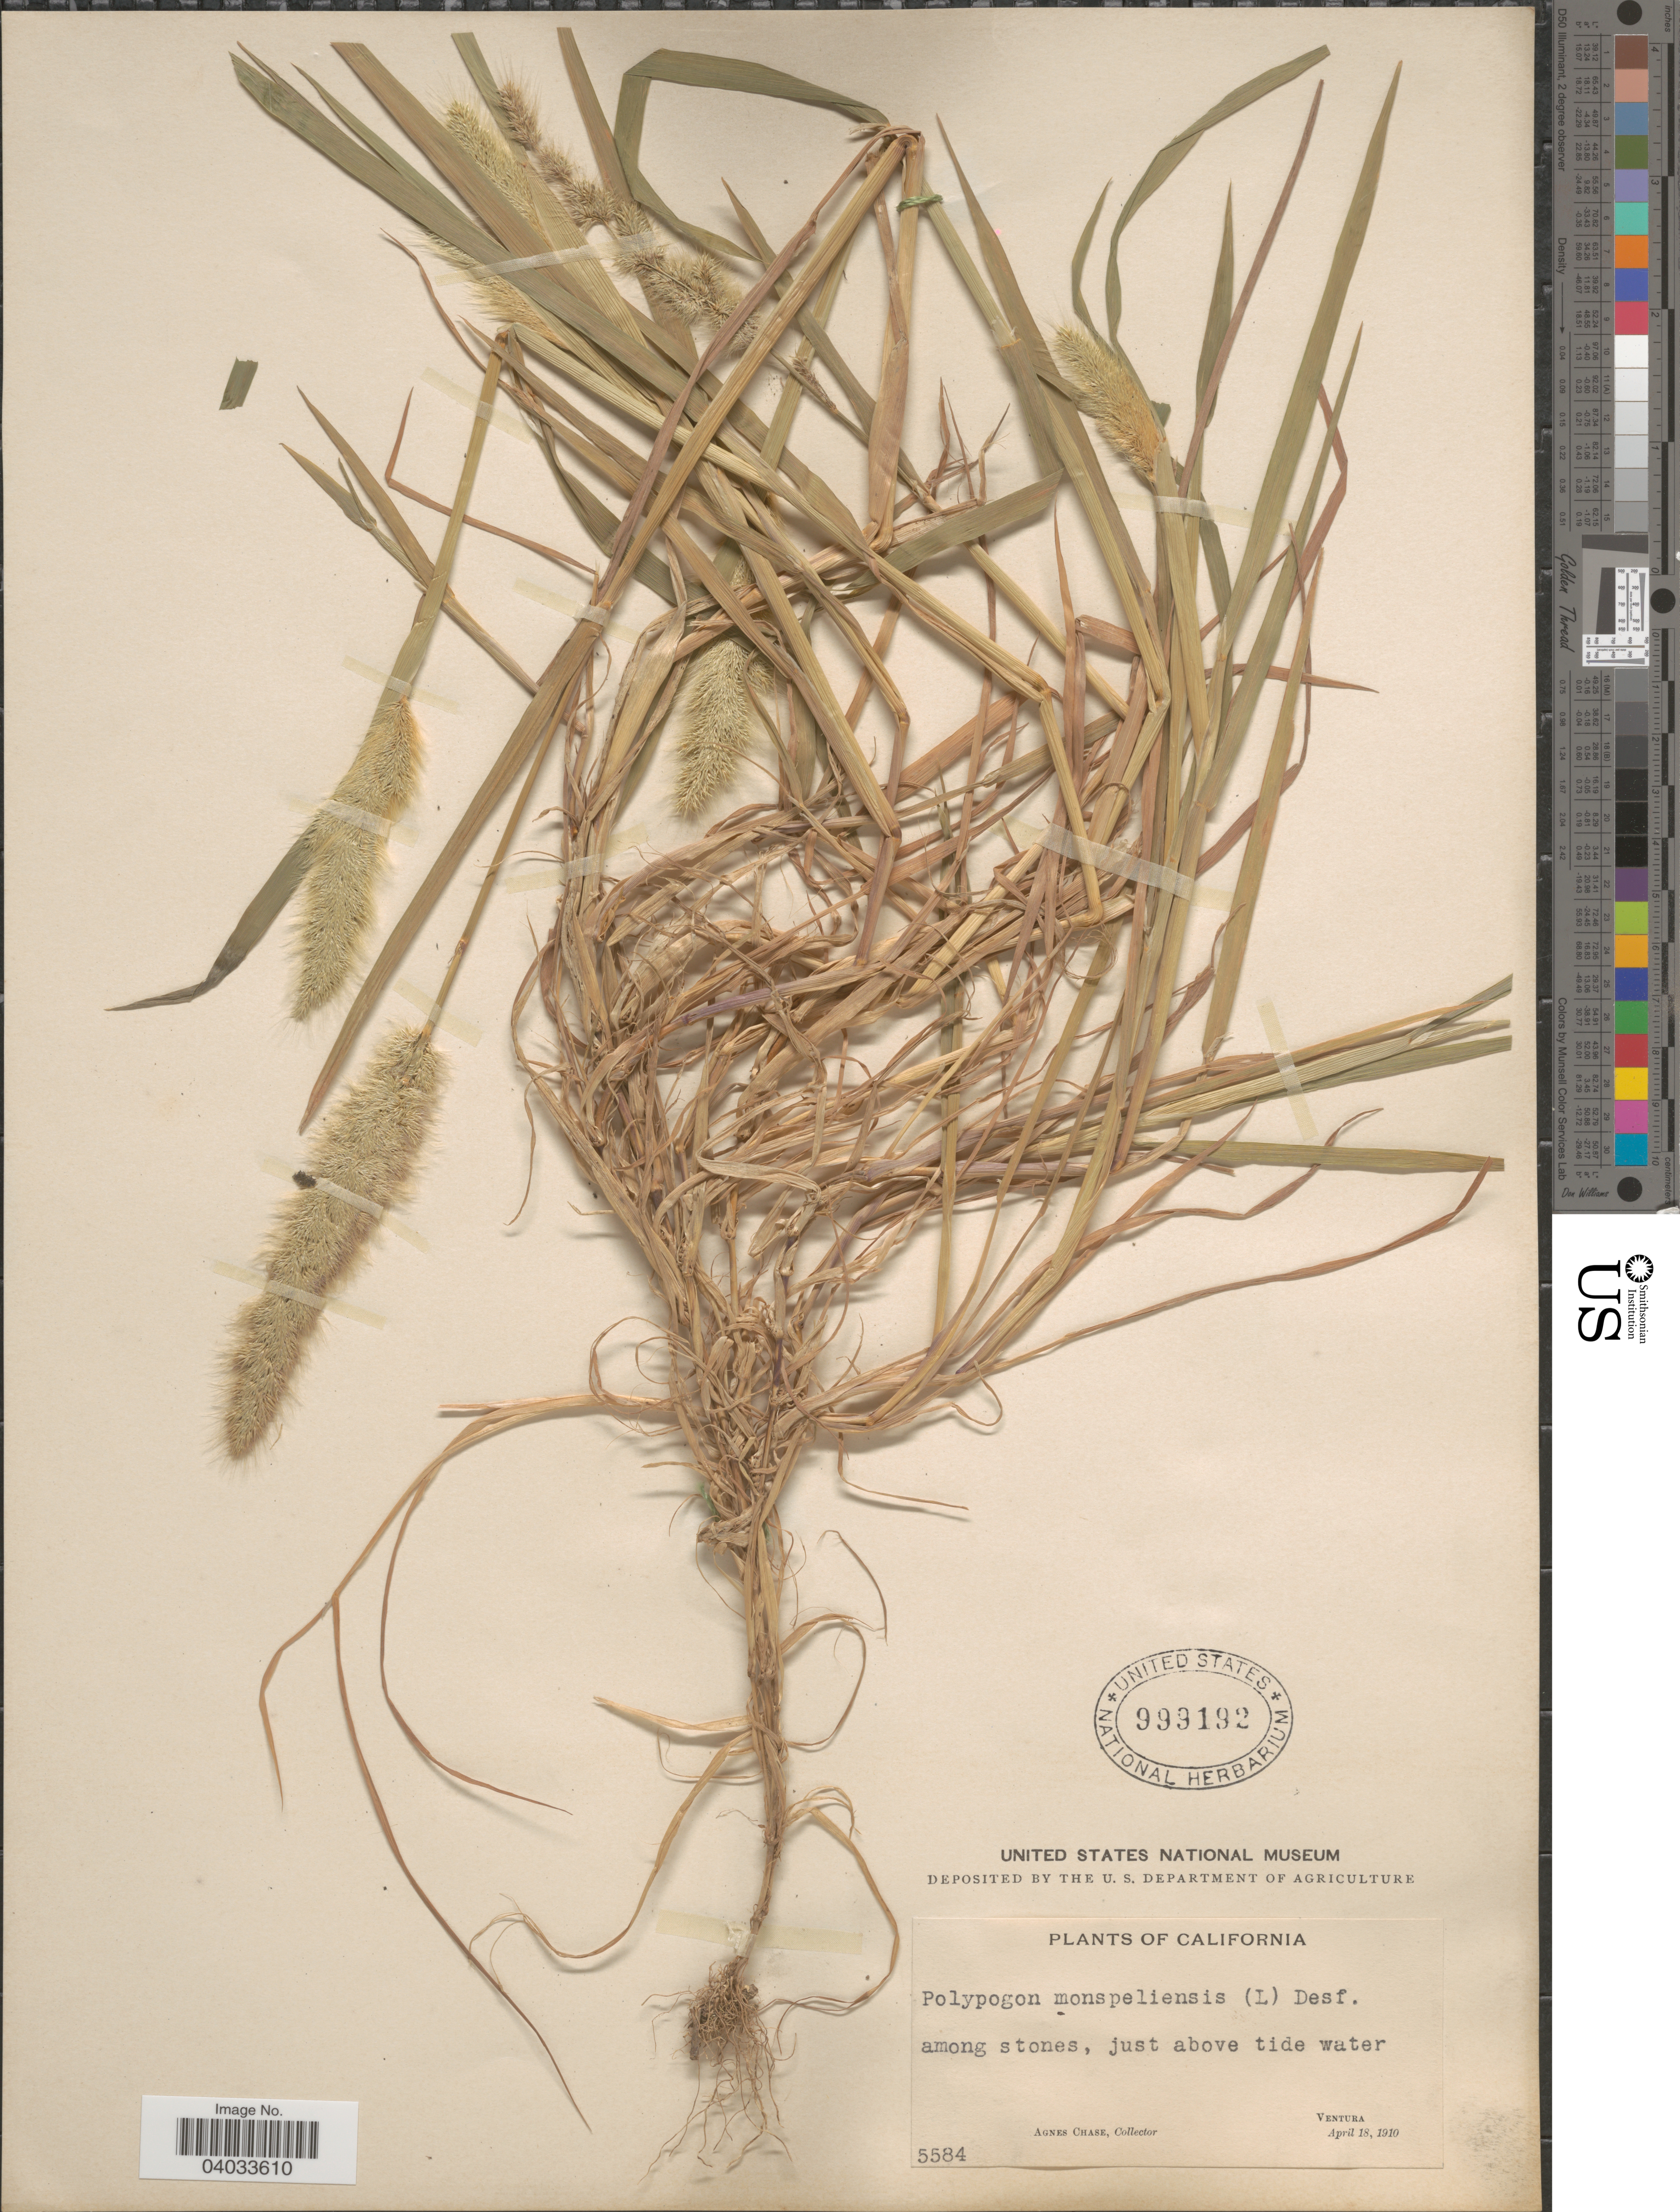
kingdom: Plantae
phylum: Tracheophyta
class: Liliopsida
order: Poales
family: Poaceae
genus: Polypogon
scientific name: Polypogon monspeliensis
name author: (L.) Desf.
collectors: A. Chase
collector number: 5584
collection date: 1910-04-18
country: United States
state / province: California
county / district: Ventura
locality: Among stones, just above tide water. Ventura.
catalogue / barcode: US 999192